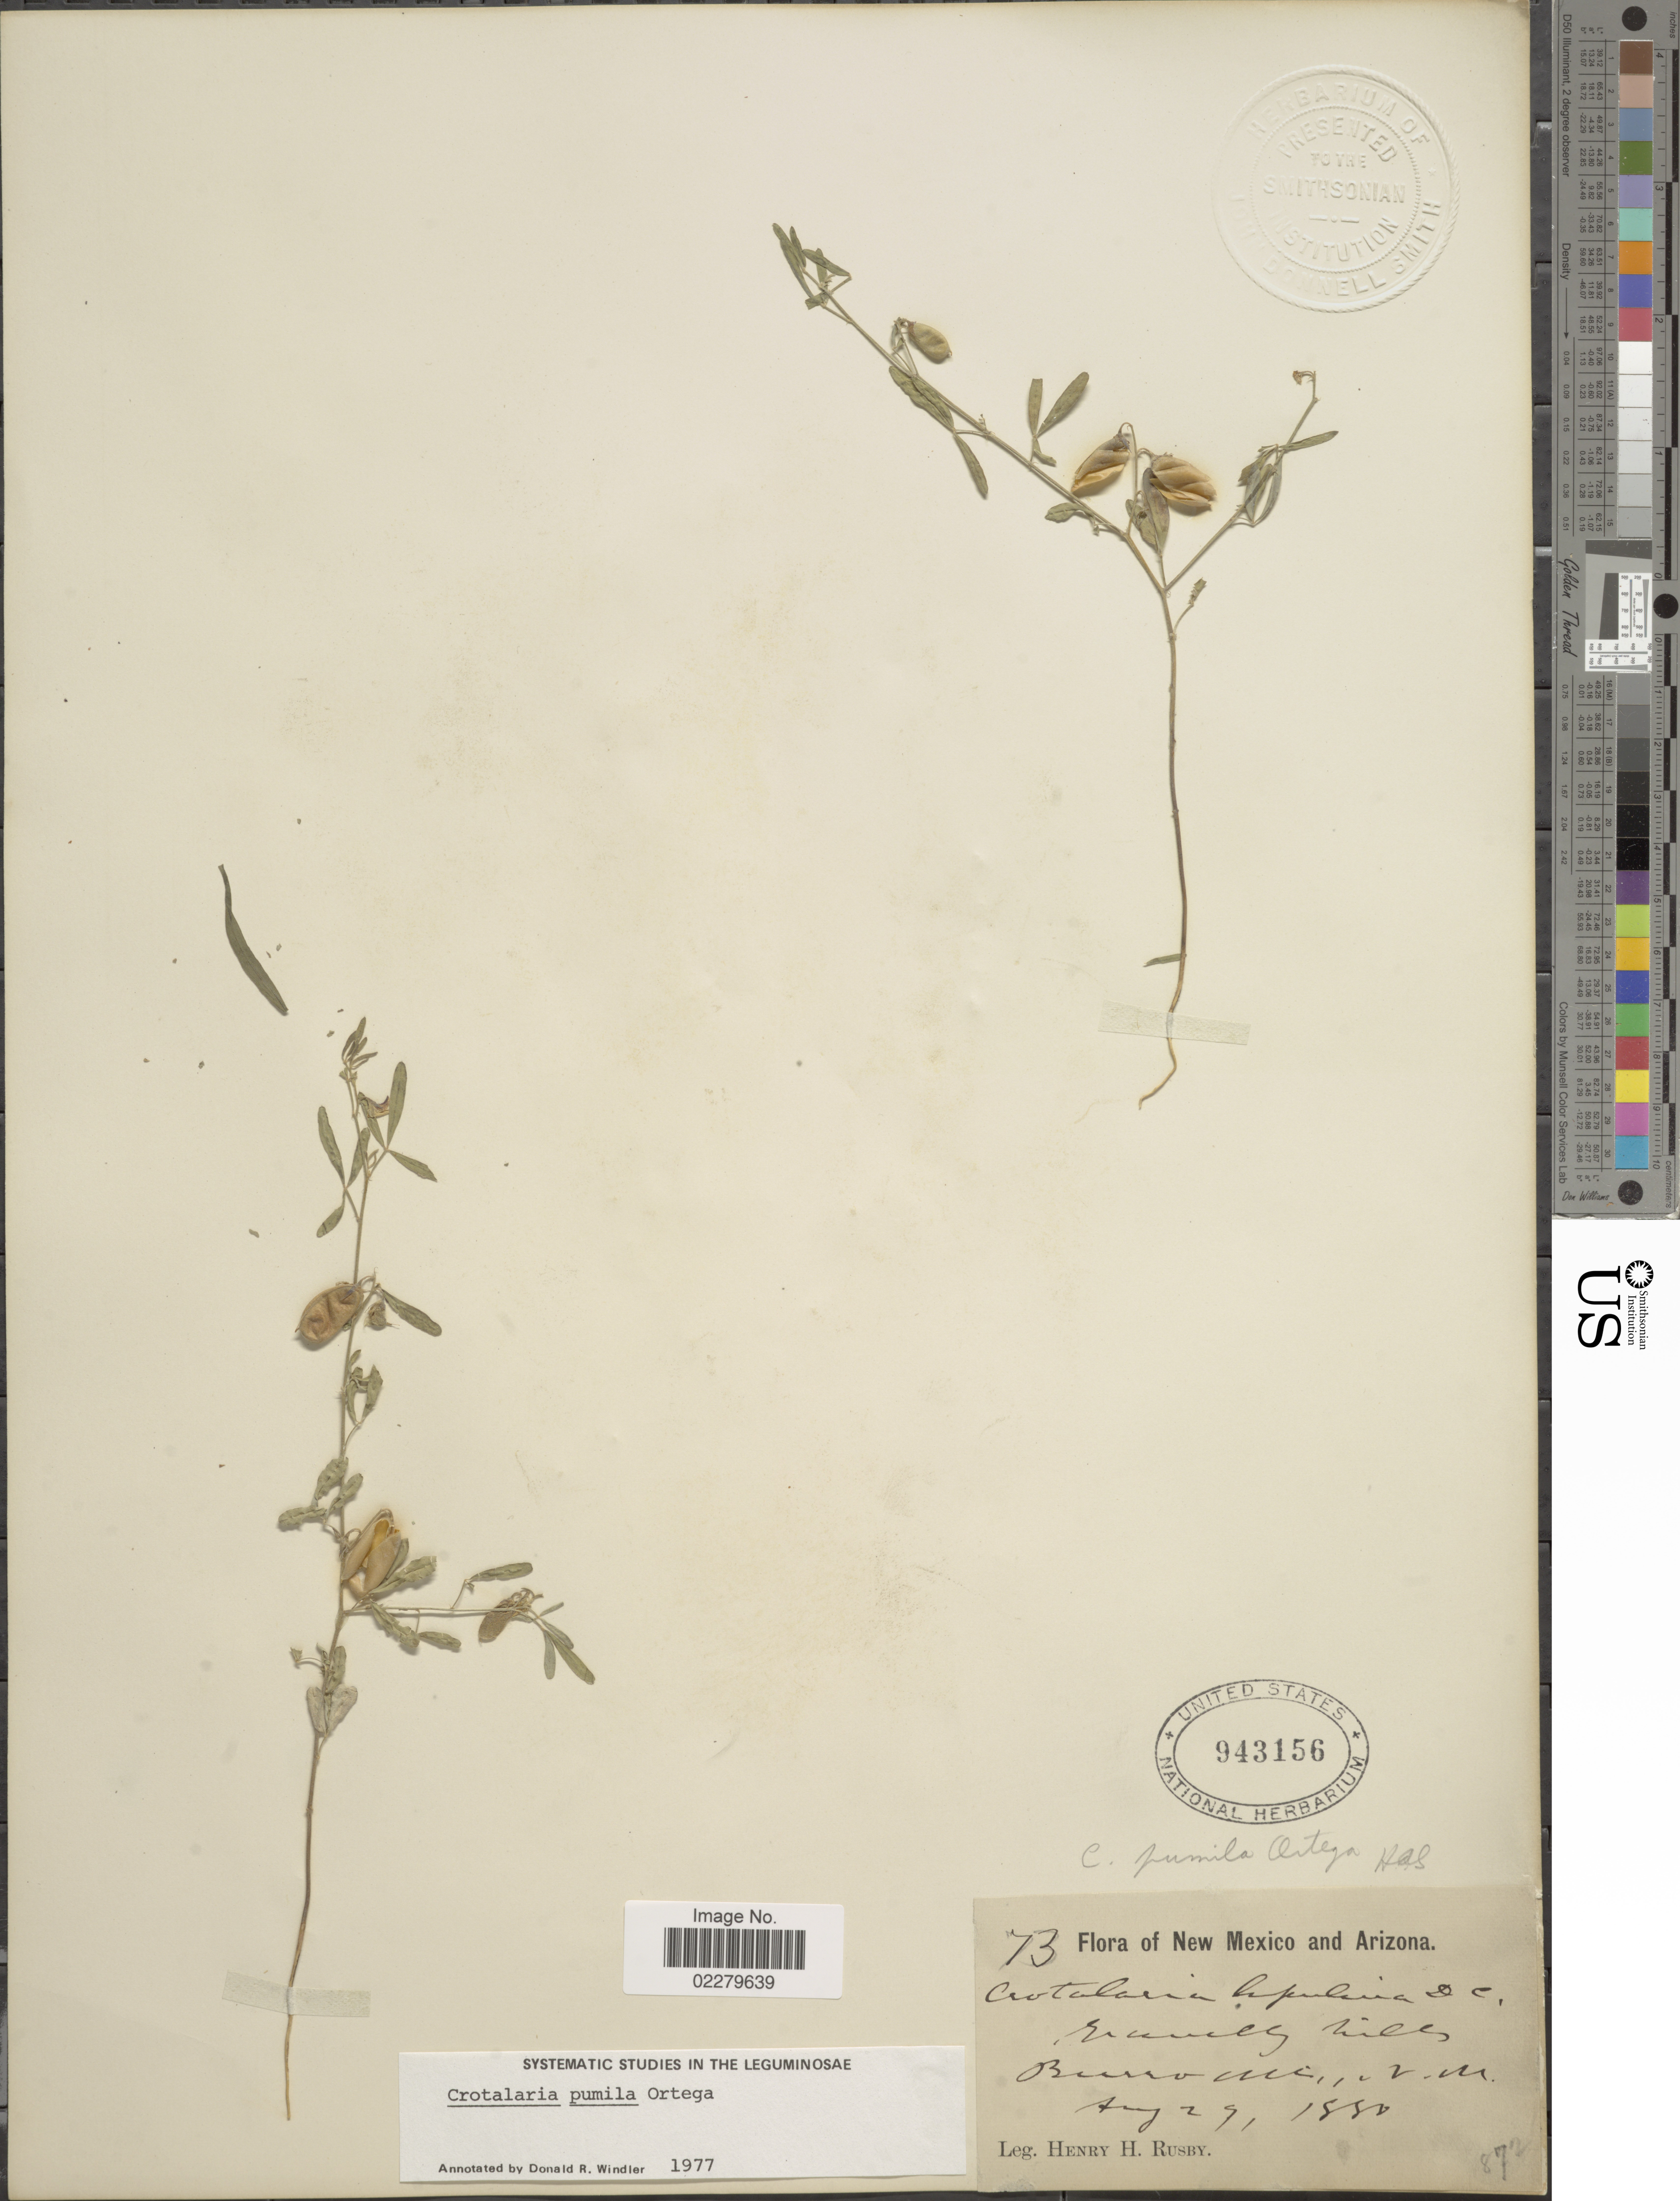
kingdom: Plantae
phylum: Tracheophyta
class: Magnoliopsida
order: Fabales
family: Fabaceae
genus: Crotalaria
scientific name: Crotalaria pumila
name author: Ortega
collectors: H. H. Rusby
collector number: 73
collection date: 1880-08-29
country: United States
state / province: New Mexico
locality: Gravelly hills. Burro Mts., N.M.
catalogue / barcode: US 943156